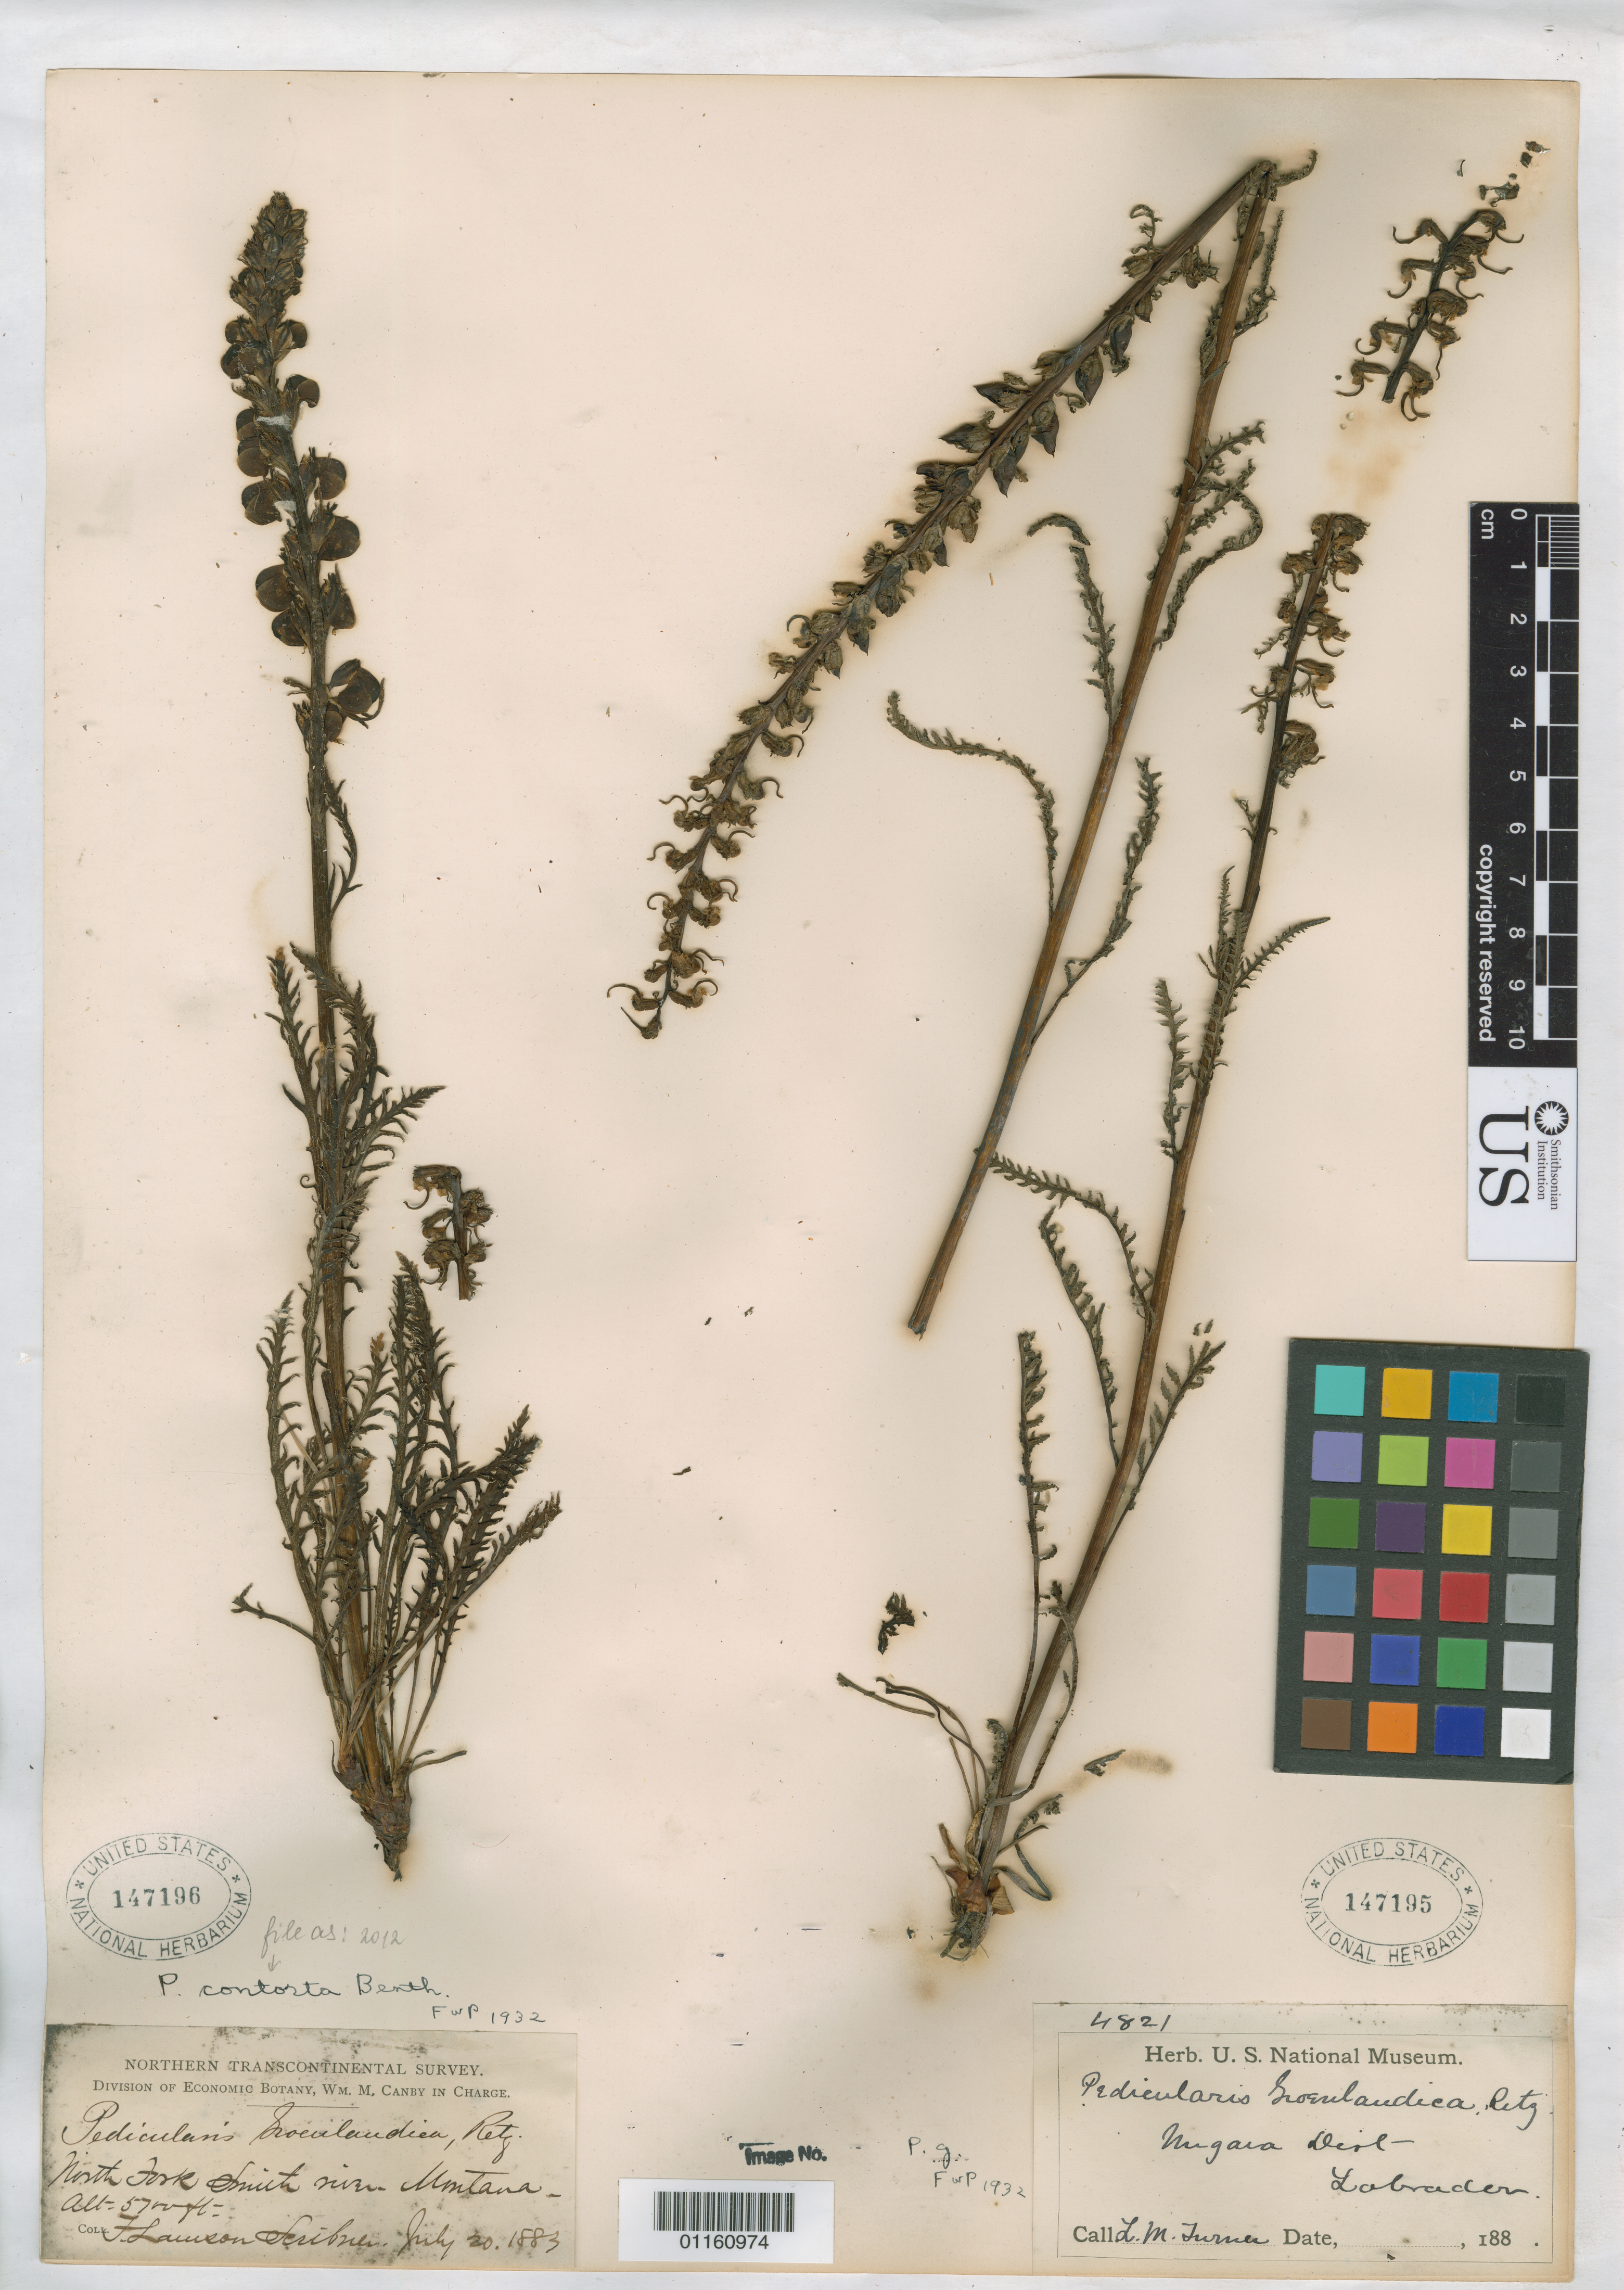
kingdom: Plantae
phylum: Tracheophyta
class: Magnoliopsida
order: Lamiales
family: Orobanchaceae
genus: Pedicularis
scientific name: Pedicularis groenlandica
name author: Retz.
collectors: L. M. Turner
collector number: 4821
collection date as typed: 188-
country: Canada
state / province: Newfoundland and Labrador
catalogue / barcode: US 147195-2